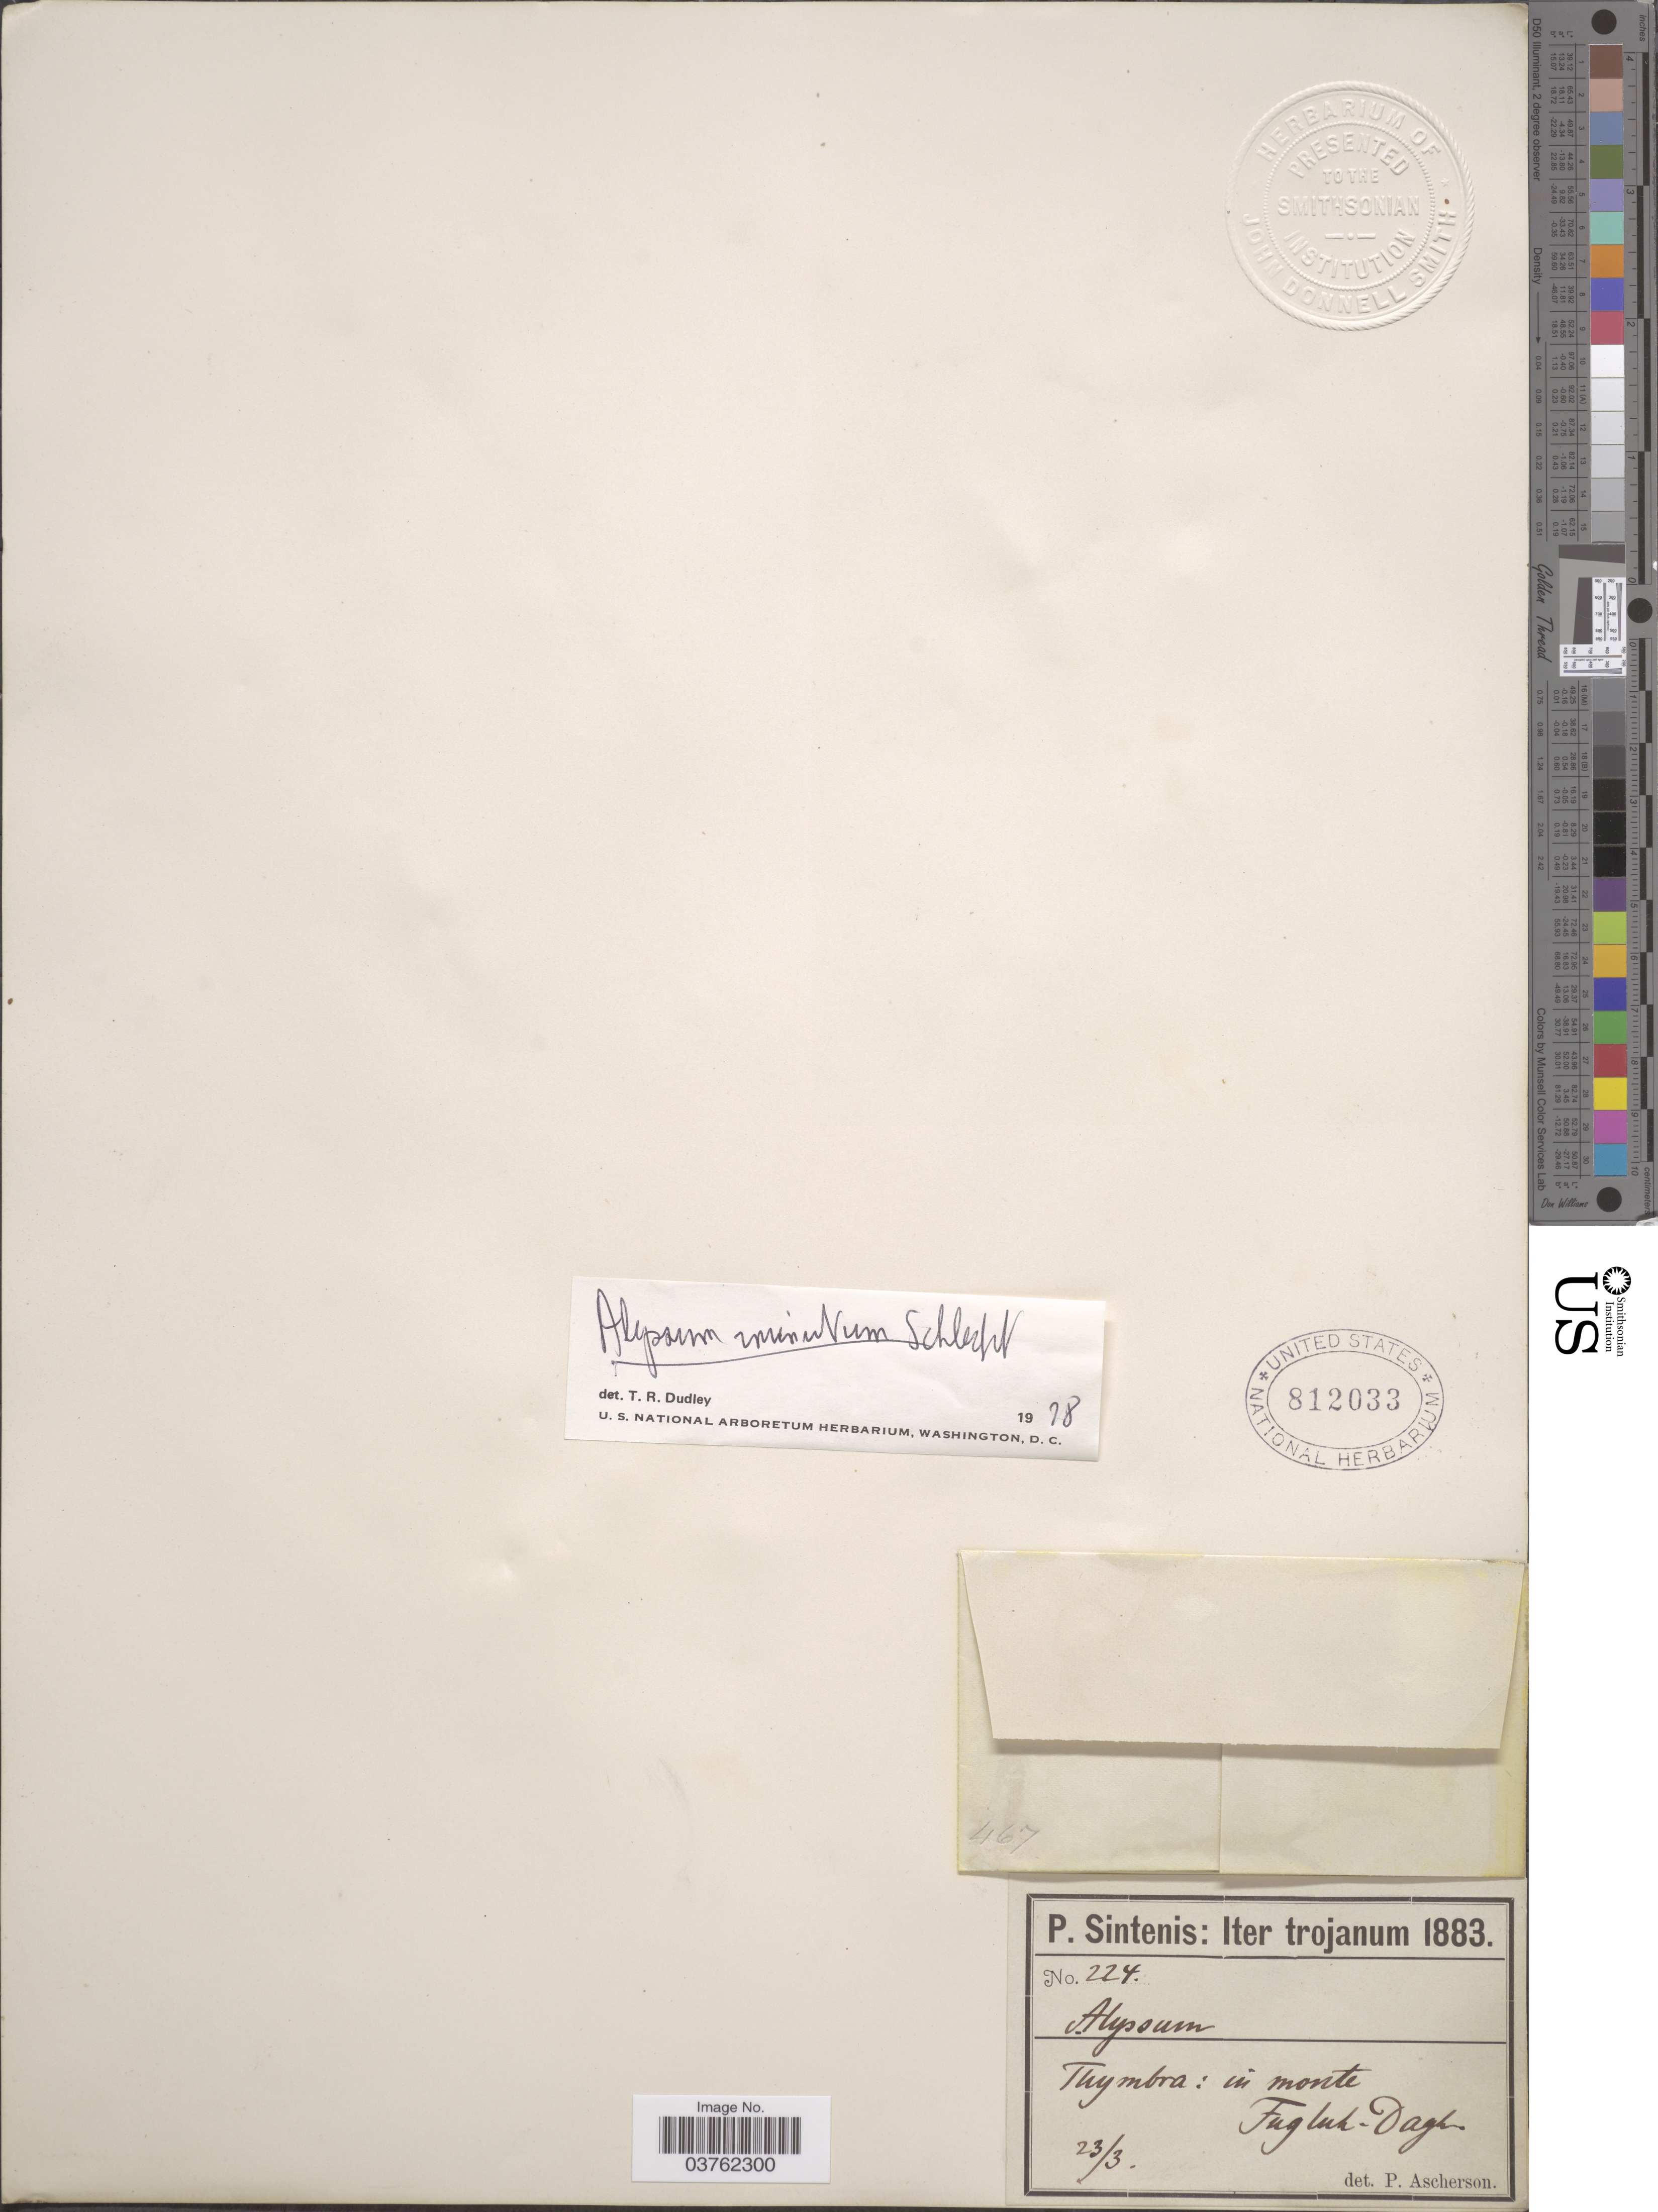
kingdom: Plantae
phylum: Tracheophyta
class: Magnoliopsida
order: Brassicales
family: Brassicaceae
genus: Alyssum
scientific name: Alyssum minutum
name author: Schlecht. ex DC.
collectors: P. Sintenis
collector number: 224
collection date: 1883-03-23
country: Turkey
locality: Iter trojanum. Thymbra: in monte Fugluh-Dagh. [interpreted]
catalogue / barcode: US 812033